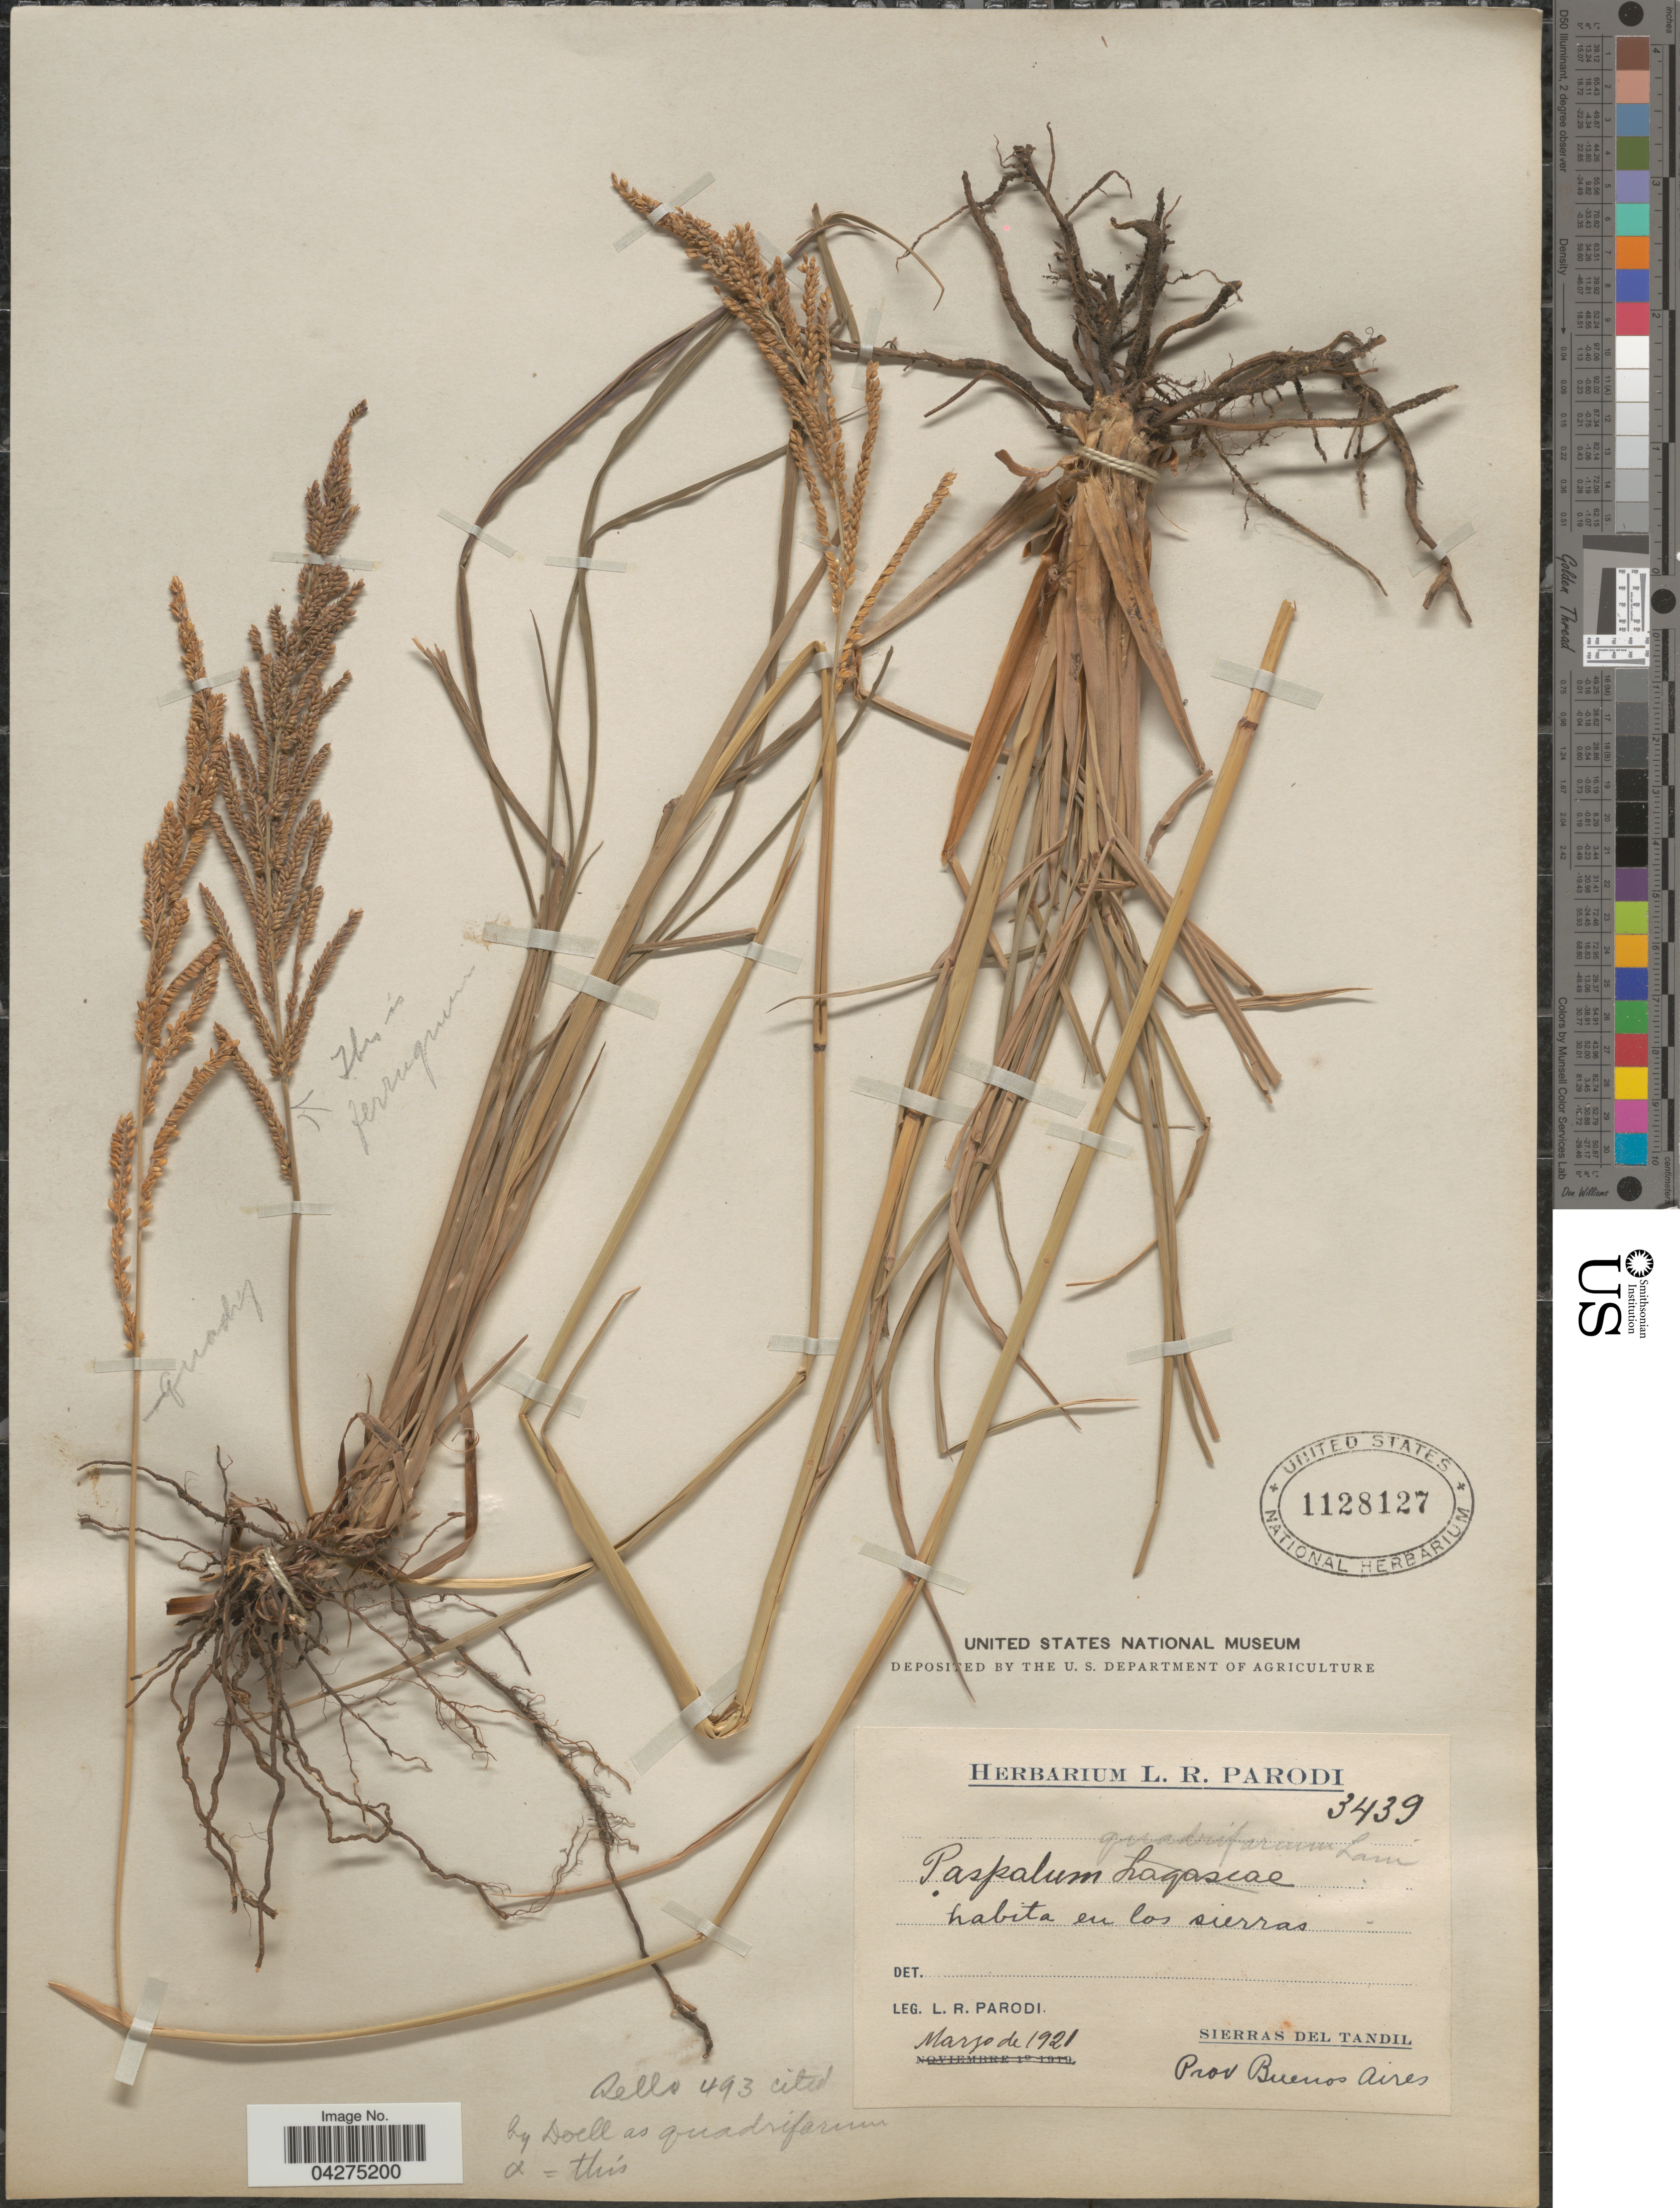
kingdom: Plantae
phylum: Tracheophyta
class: Liliopsida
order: Poales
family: Poaceae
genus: Paspalum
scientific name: Paspalum quadrifarium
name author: Lam.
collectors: L. R. Parodi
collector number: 3439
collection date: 1921-03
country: Argentina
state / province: Buenos Aires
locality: En los sierras. Sierras del Tandil.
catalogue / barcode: US 1128127